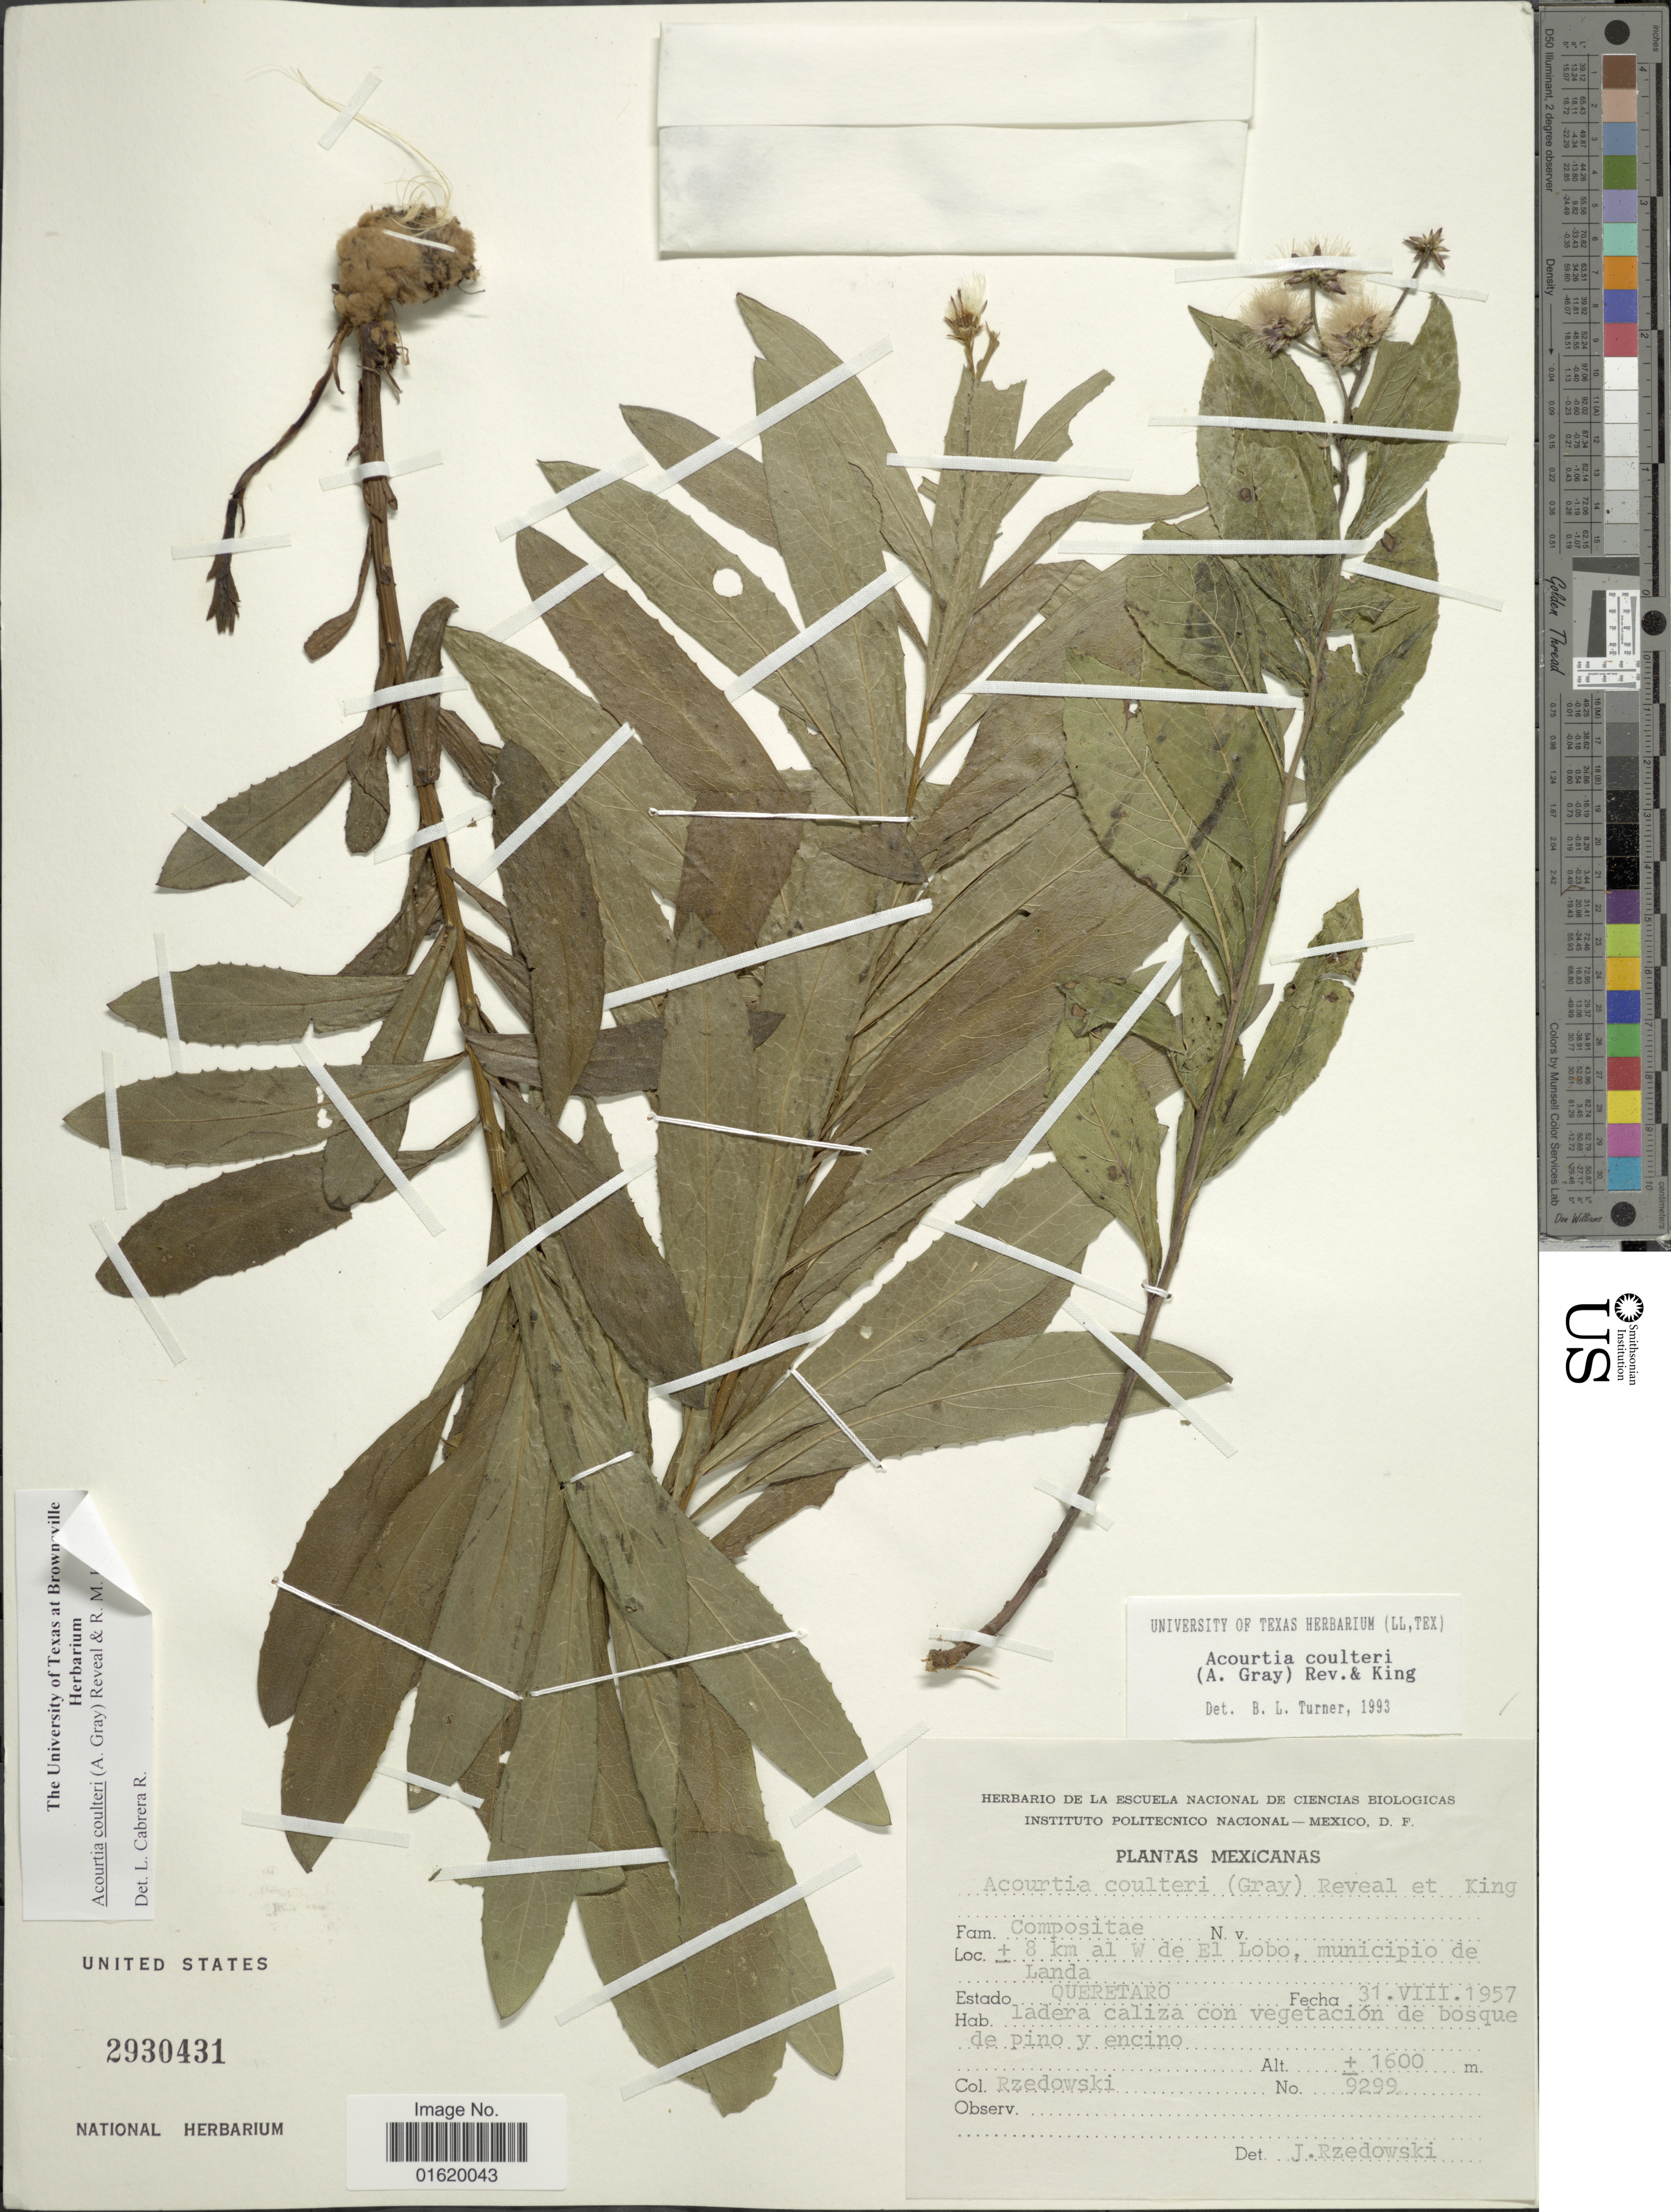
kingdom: Plantae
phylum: Tracheophyta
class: Magnoliopsida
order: Asterales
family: Asteraceae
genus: Acourtia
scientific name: Acourtia coulteri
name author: (A. Gray) Reveal & R.M. King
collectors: Rzedowski, --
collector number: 9299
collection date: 1957-08-31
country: Mexico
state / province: Querétaro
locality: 8 km al W de El Lobo, municipio de Lana, ladera caliza con vegetación de bosque de pino y encino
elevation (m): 1600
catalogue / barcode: US 2930431